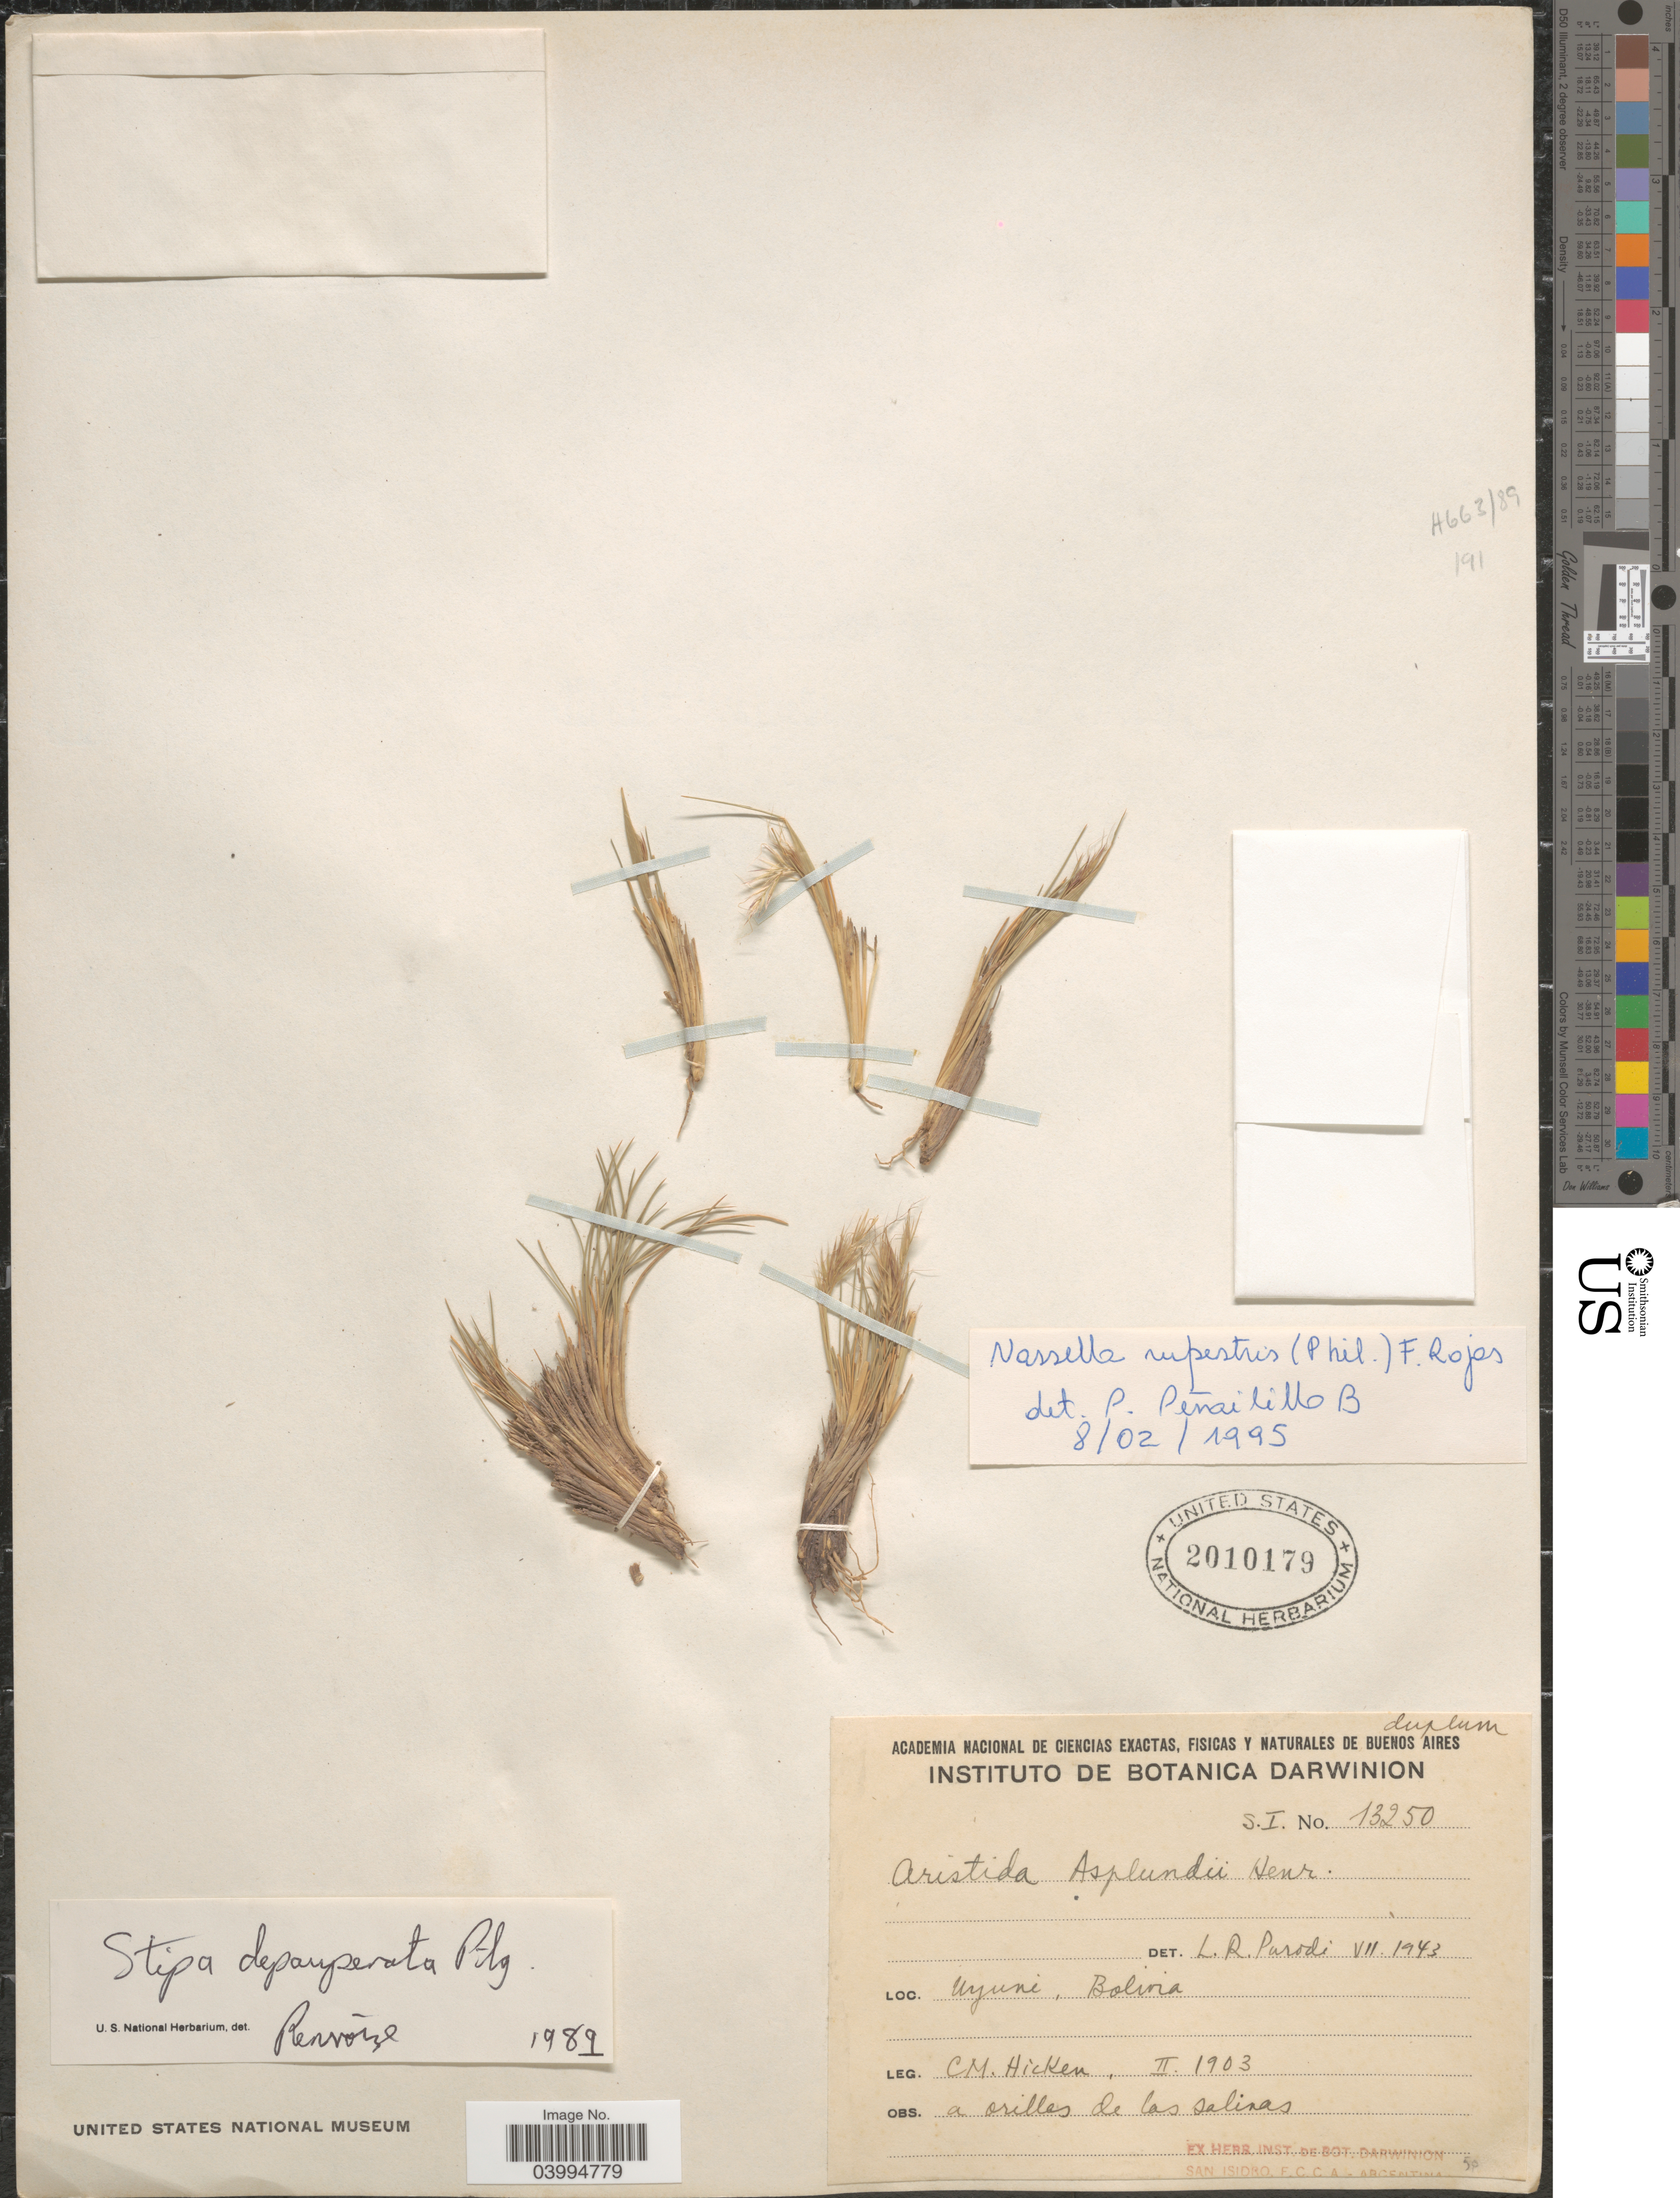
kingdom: Plantae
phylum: Tracheophyta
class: Liliopsida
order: Poales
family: Poaceae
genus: Nassella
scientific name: Nassella rupestris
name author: (Phil.) A.M. Torres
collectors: C. M. Hicken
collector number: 13250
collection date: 1903-02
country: Bolivia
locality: Uyuni.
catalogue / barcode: US 2010179